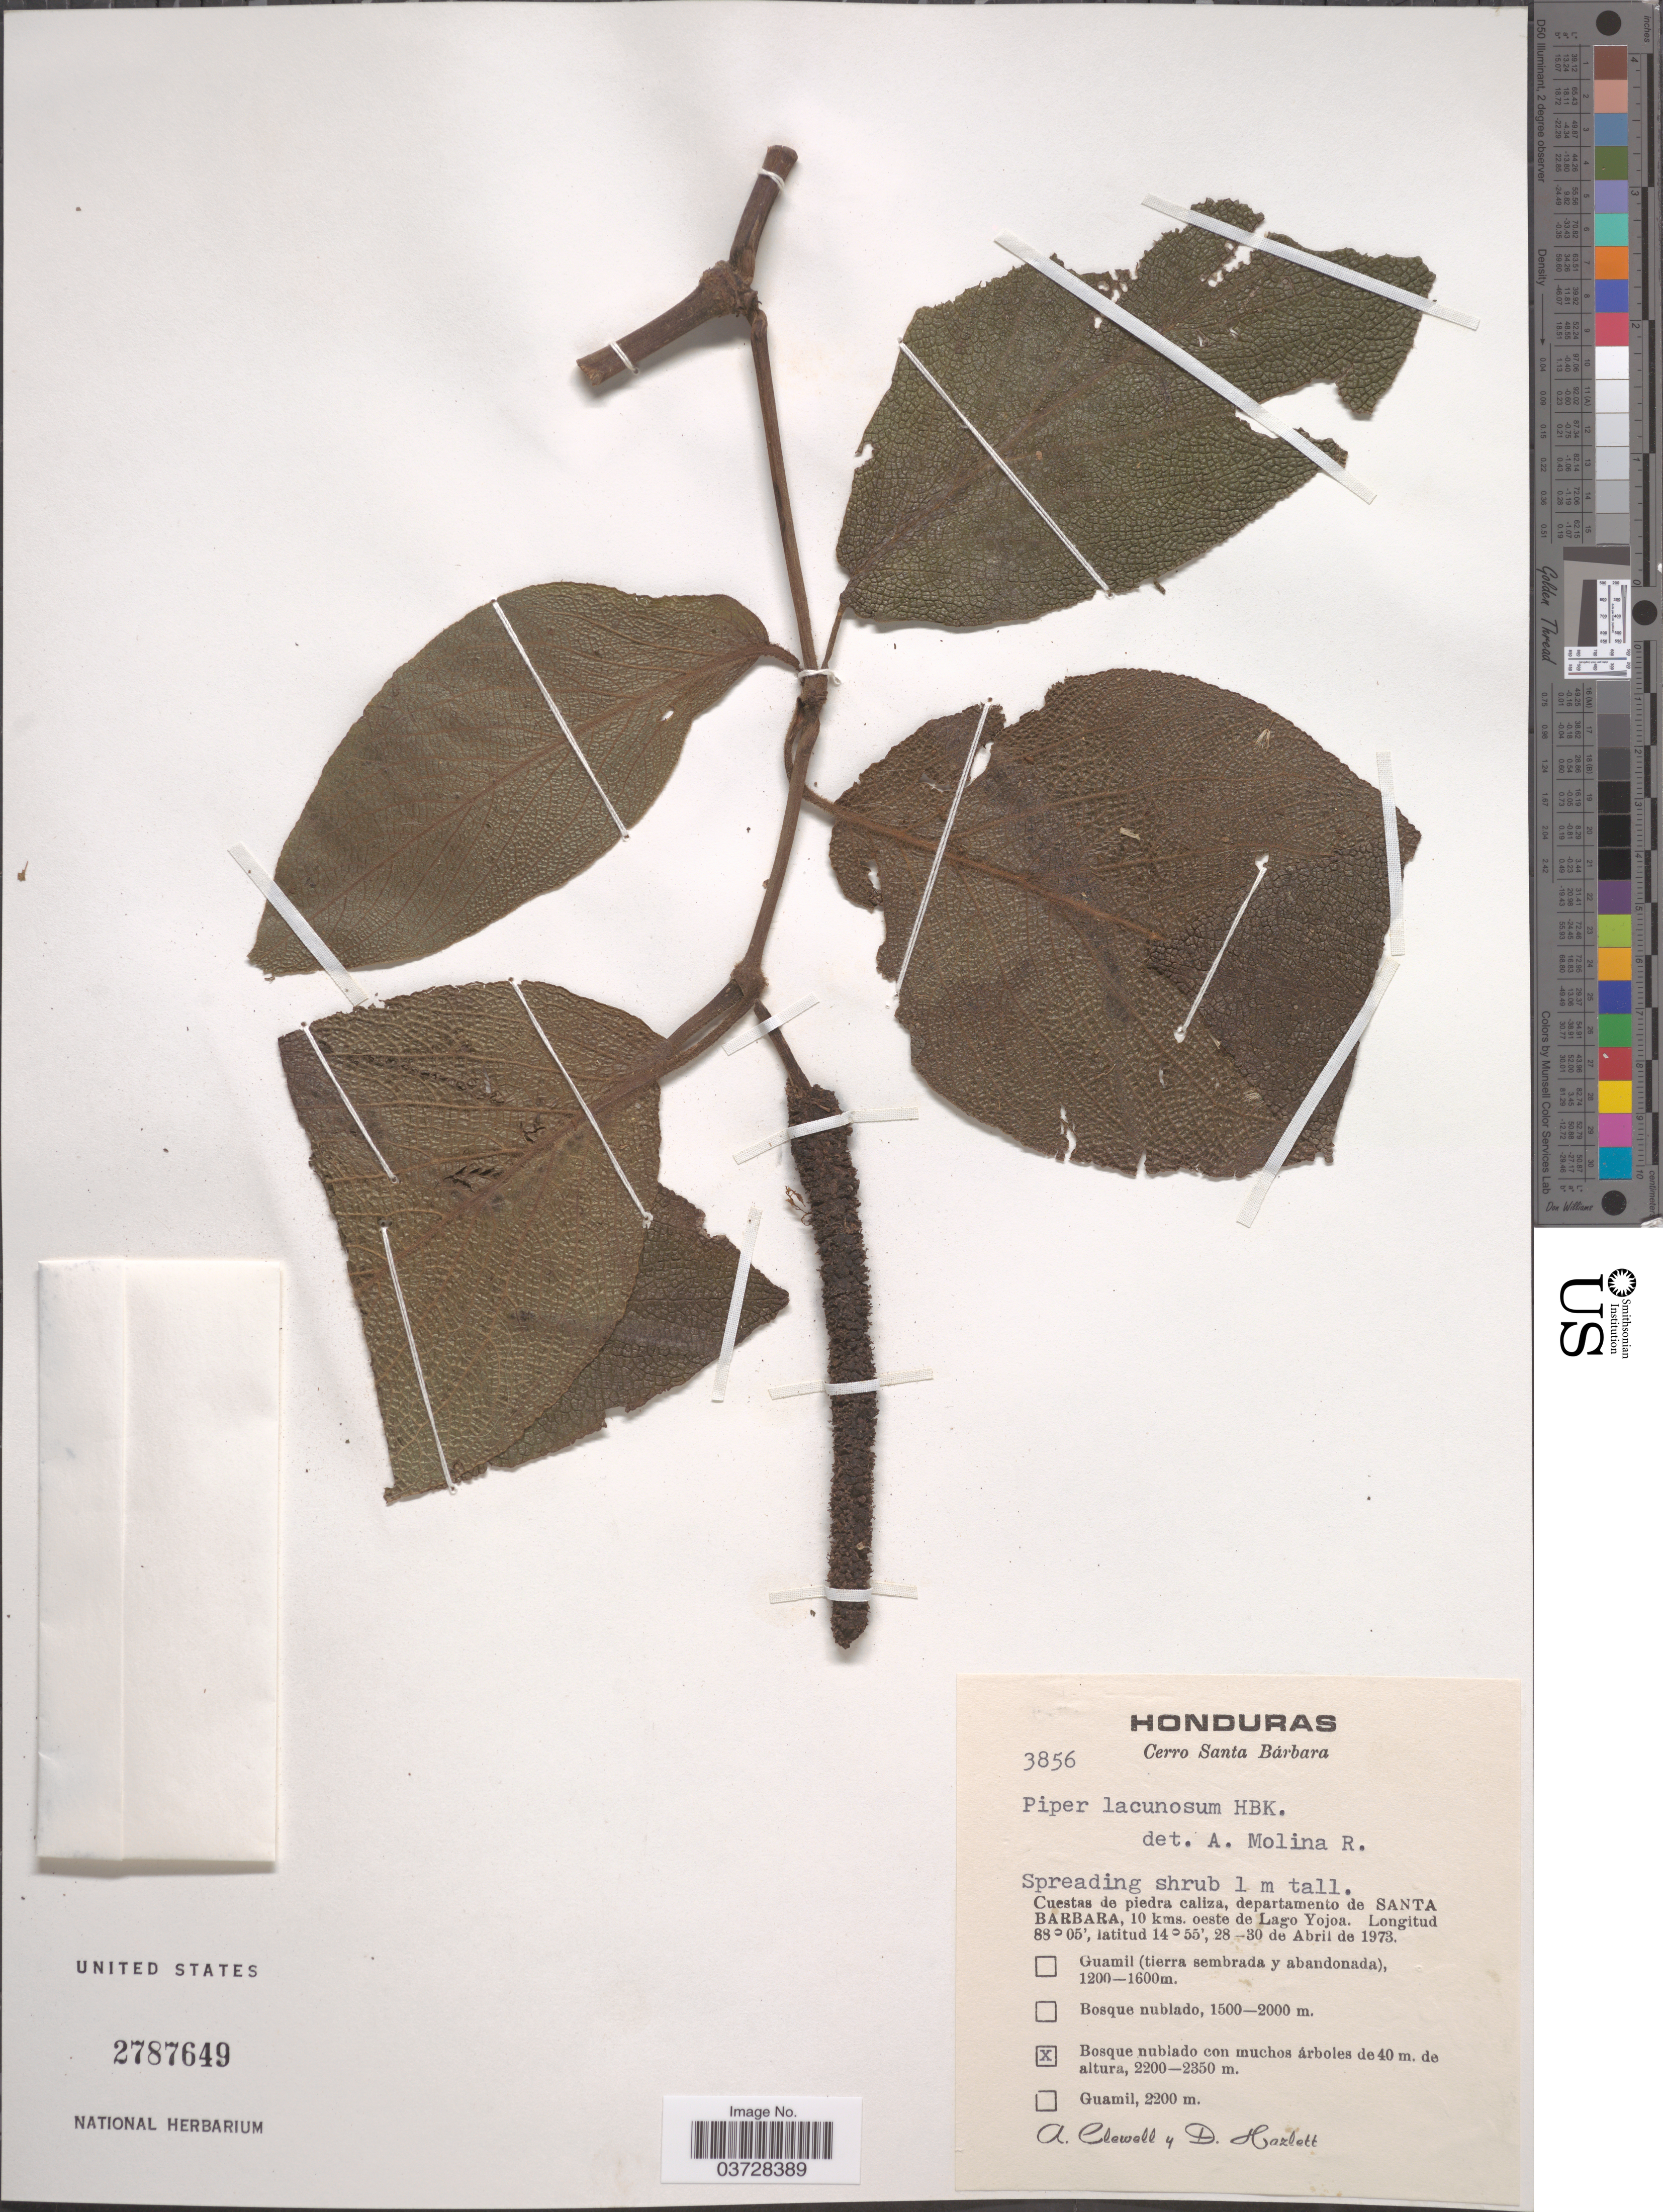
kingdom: Plantae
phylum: Tracheophyta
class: Magnoliopsida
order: Piperales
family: Piperaceae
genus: Piper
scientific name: Piper lacunosum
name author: Kunth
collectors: A. Clewell & D. Hazlett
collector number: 3856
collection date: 1973-04-28/1973-04-30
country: Honduras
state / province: Santa Barbara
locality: Cerro Santa Bárbara. Cuestas de piedra caliza, departamento de Santa Barbara, 10 kms. oeste de Lago Yojoa.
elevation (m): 2200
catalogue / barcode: US 2787649